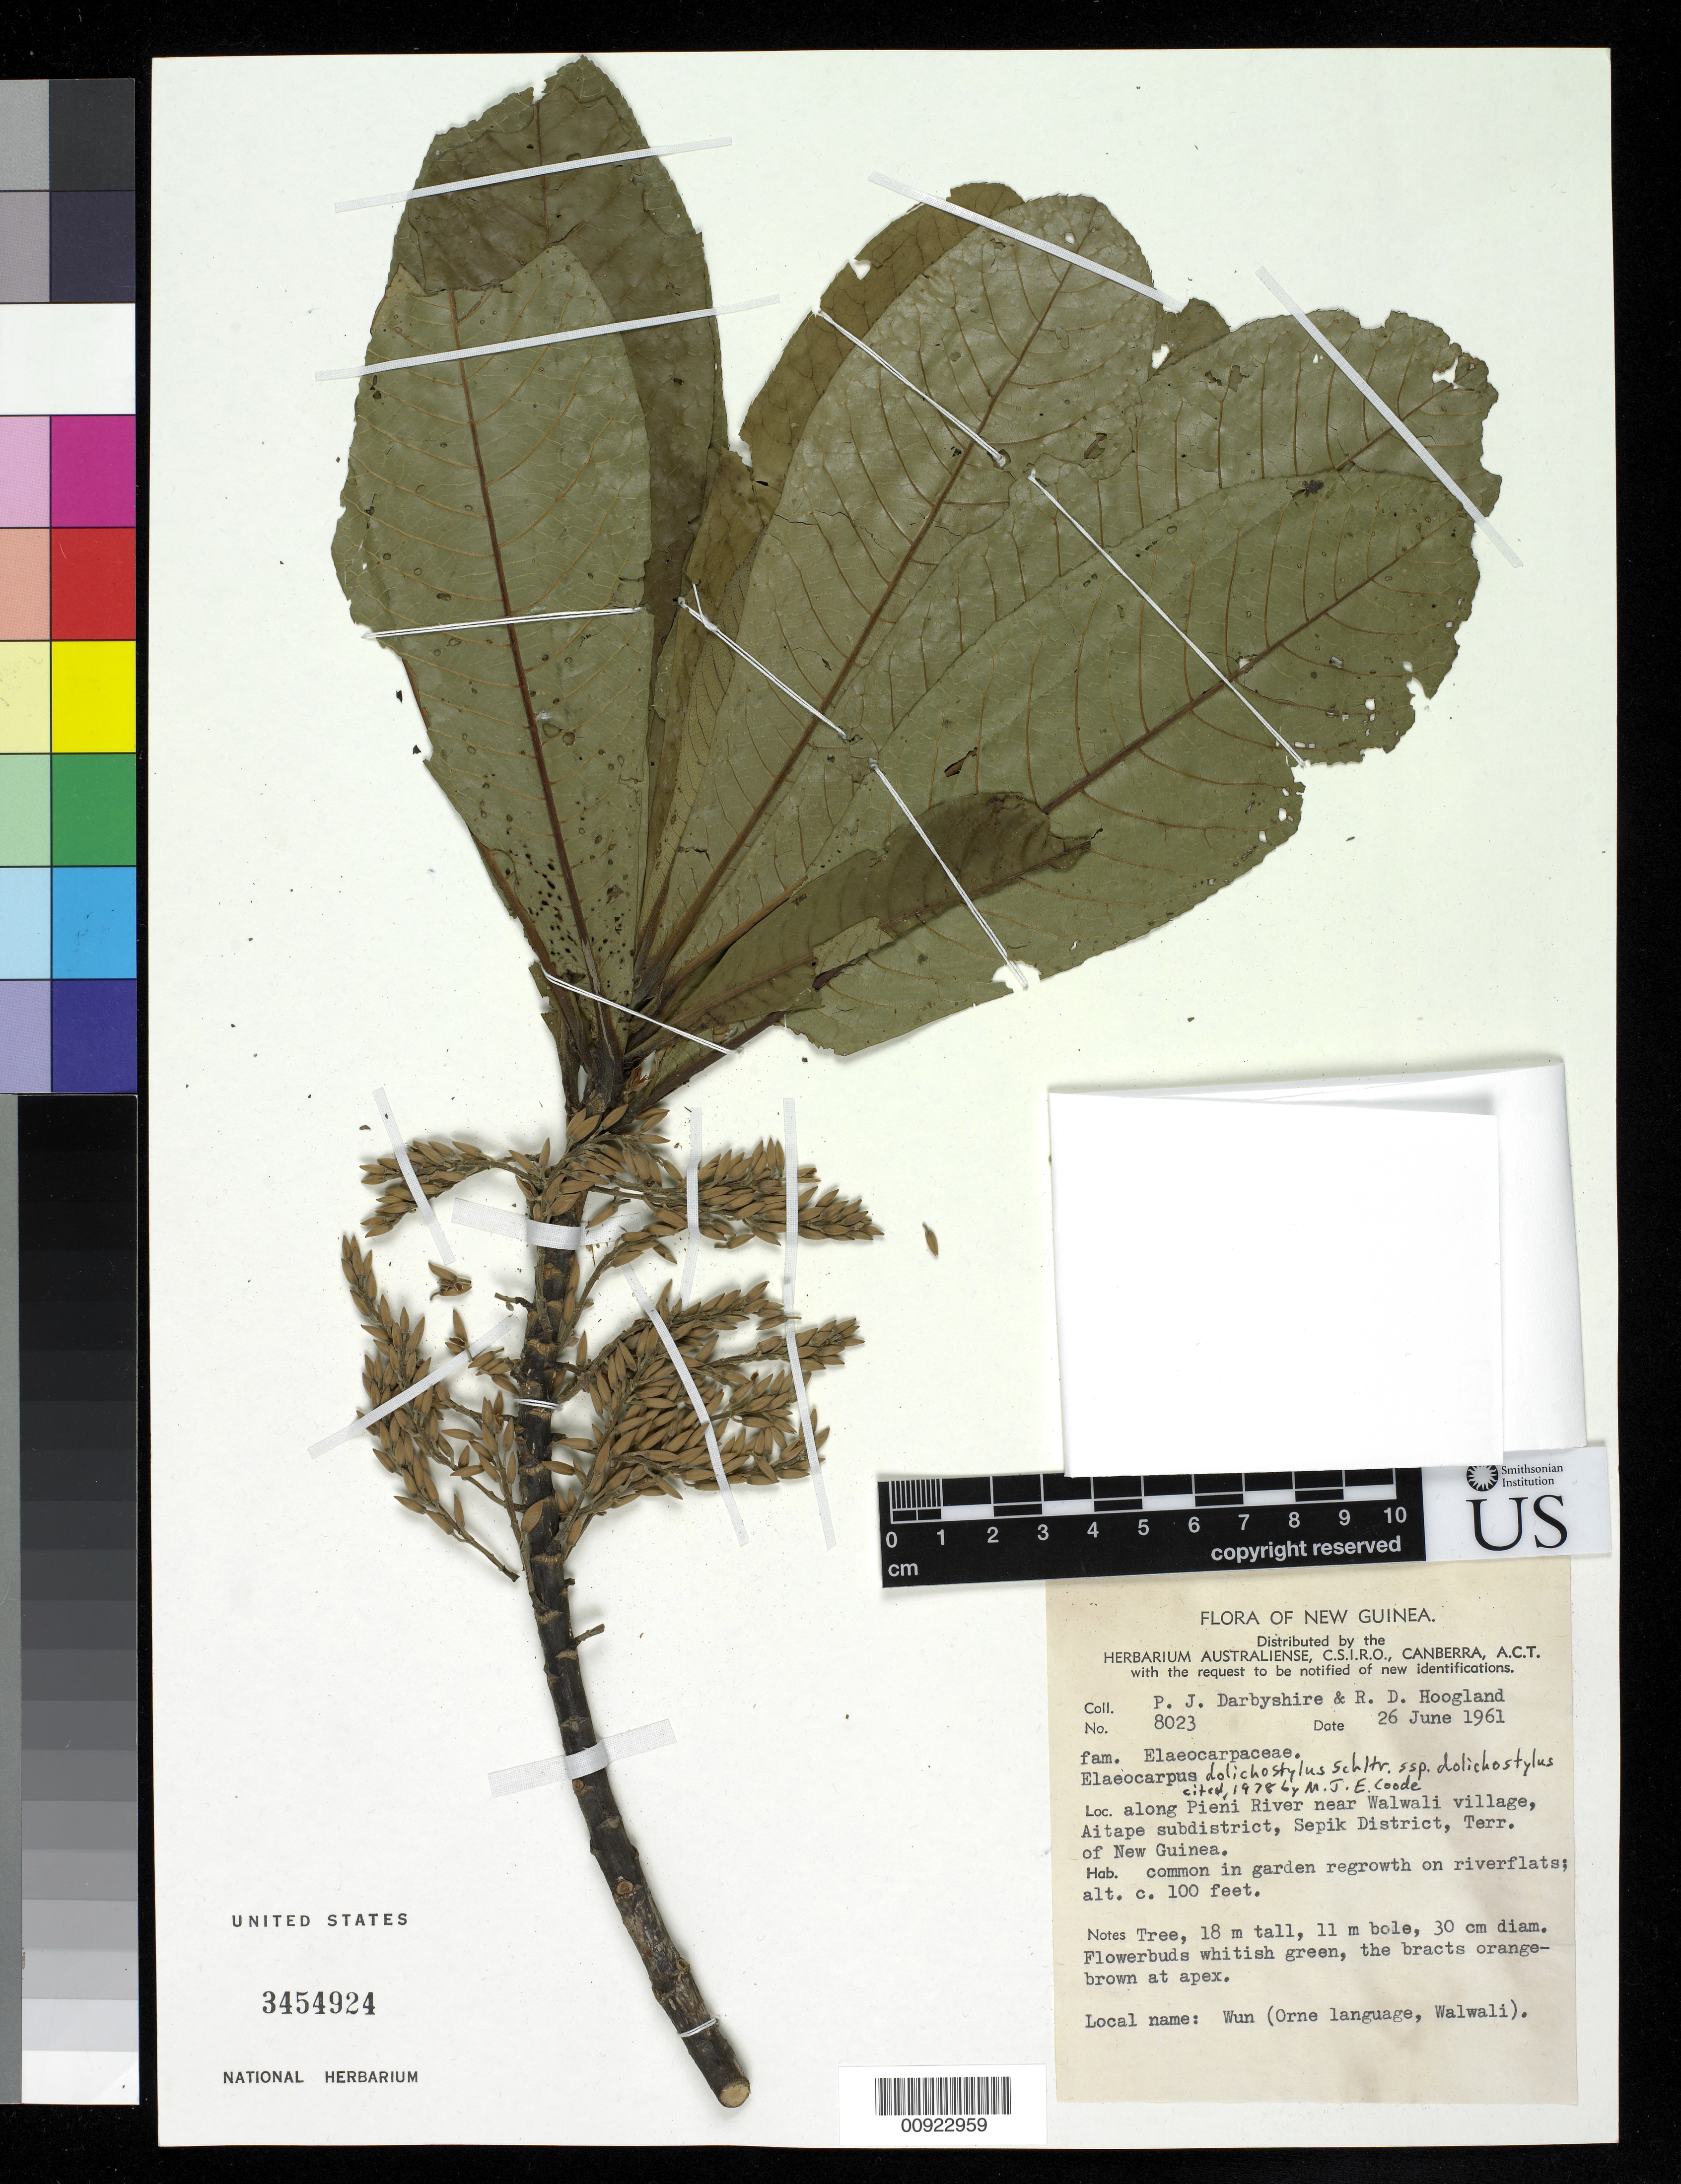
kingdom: Plantae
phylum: Tracheophyta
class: Magnoliopsida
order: Oxalidales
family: Elaeocarpaceae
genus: Elaeocarpus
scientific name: Elaeocarpus dolichostylus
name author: Schltr.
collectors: P. Darbyshire & R. D. Hoogland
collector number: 8023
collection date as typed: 26 Jun 1961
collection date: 1961-06-26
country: Papua New Guinea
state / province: Sandaun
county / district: Aitape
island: New Guinea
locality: along Pieni River near Walwali village, Aitape subdistrict, Sepik District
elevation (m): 30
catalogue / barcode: US 3454924